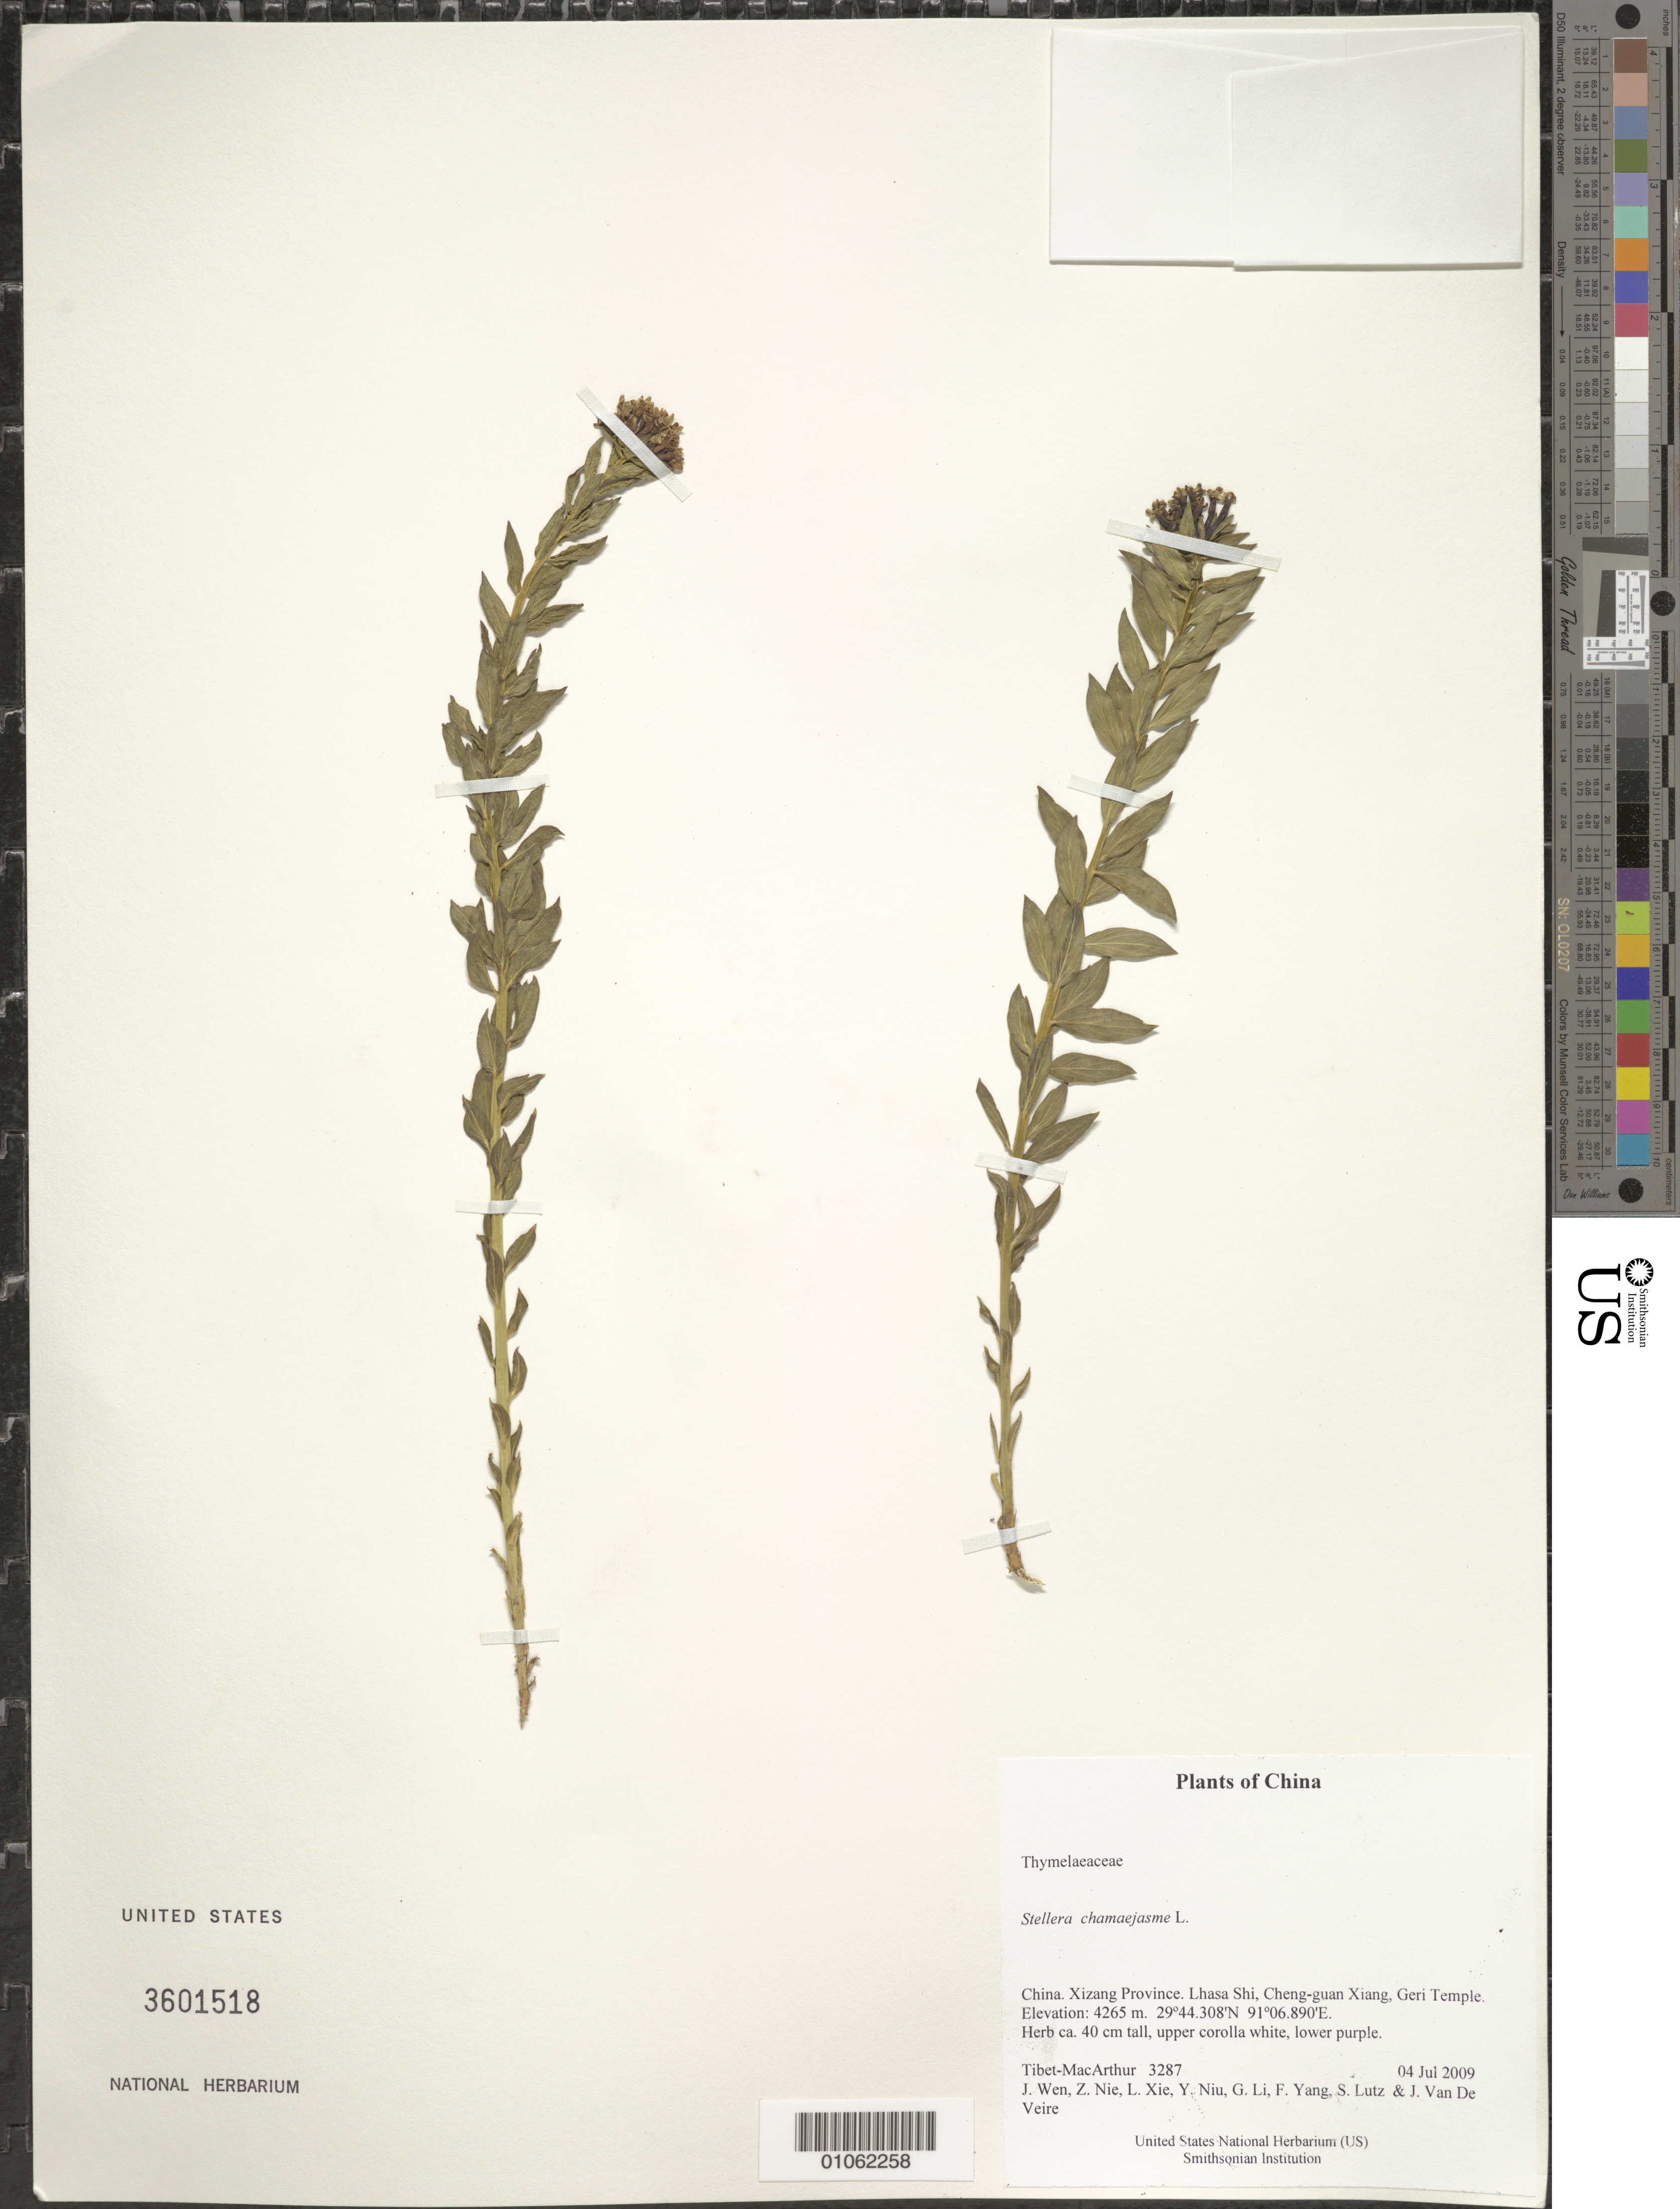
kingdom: Plantae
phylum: Tracheophyta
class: Magnoliopsida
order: Malvales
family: Thymelaeaceae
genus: Stellera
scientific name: Stellera chamaejasme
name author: L.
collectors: Tibet-MacArthur, J. Wen, Z. Nie, L. Xie, Y. Niu, G. Li, F. Yang, S. Lutz & J. Van De Veire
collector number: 3287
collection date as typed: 04 Jul 2009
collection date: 2009-07-04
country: China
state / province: Xizang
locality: Lhasa Shi, Cheng-guan Xiang, Geri Temple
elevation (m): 4265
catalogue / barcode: US 3601518